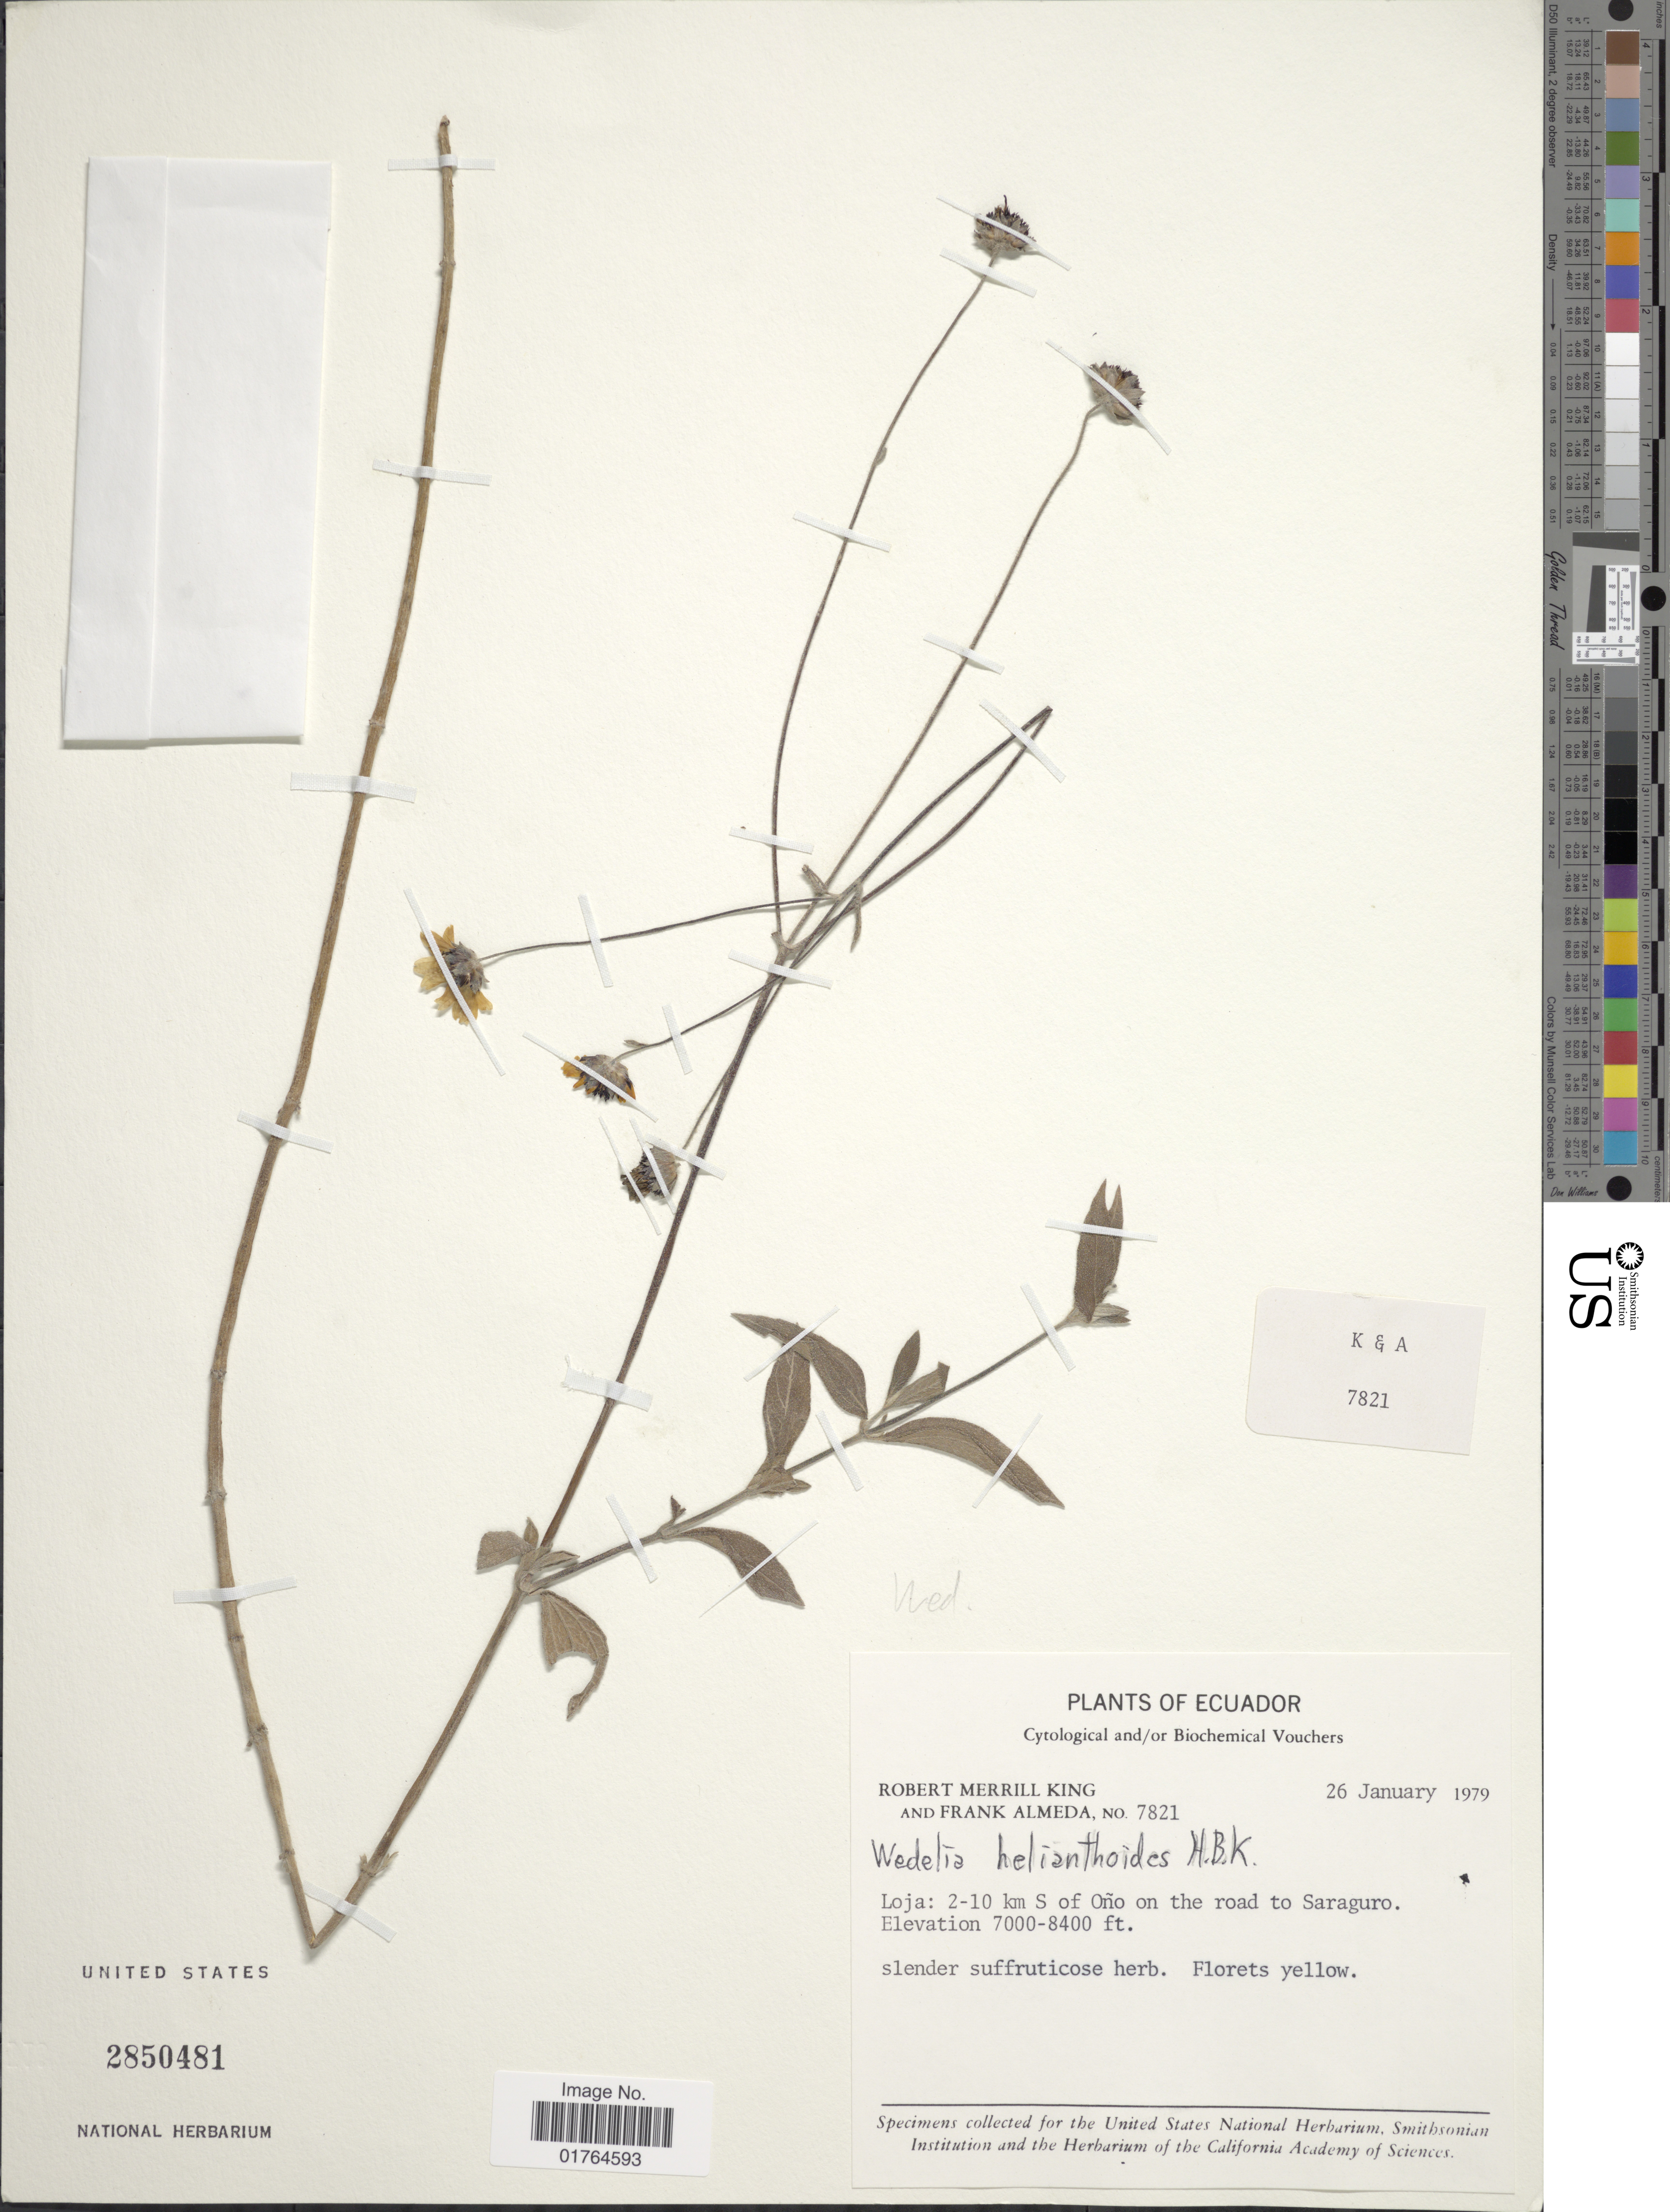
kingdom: Plantae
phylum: Tracheophyta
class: Magnoliopsida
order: Asterales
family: Asteraceae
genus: Wedelia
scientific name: Wedelia helianthoides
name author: Kunth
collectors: R. M. King & F. Almeda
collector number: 7821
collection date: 1979-01-26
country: Ecuador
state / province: Loja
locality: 2-10 km S of Ono on the road to Saraguro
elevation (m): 2134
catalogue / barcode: US 2850481